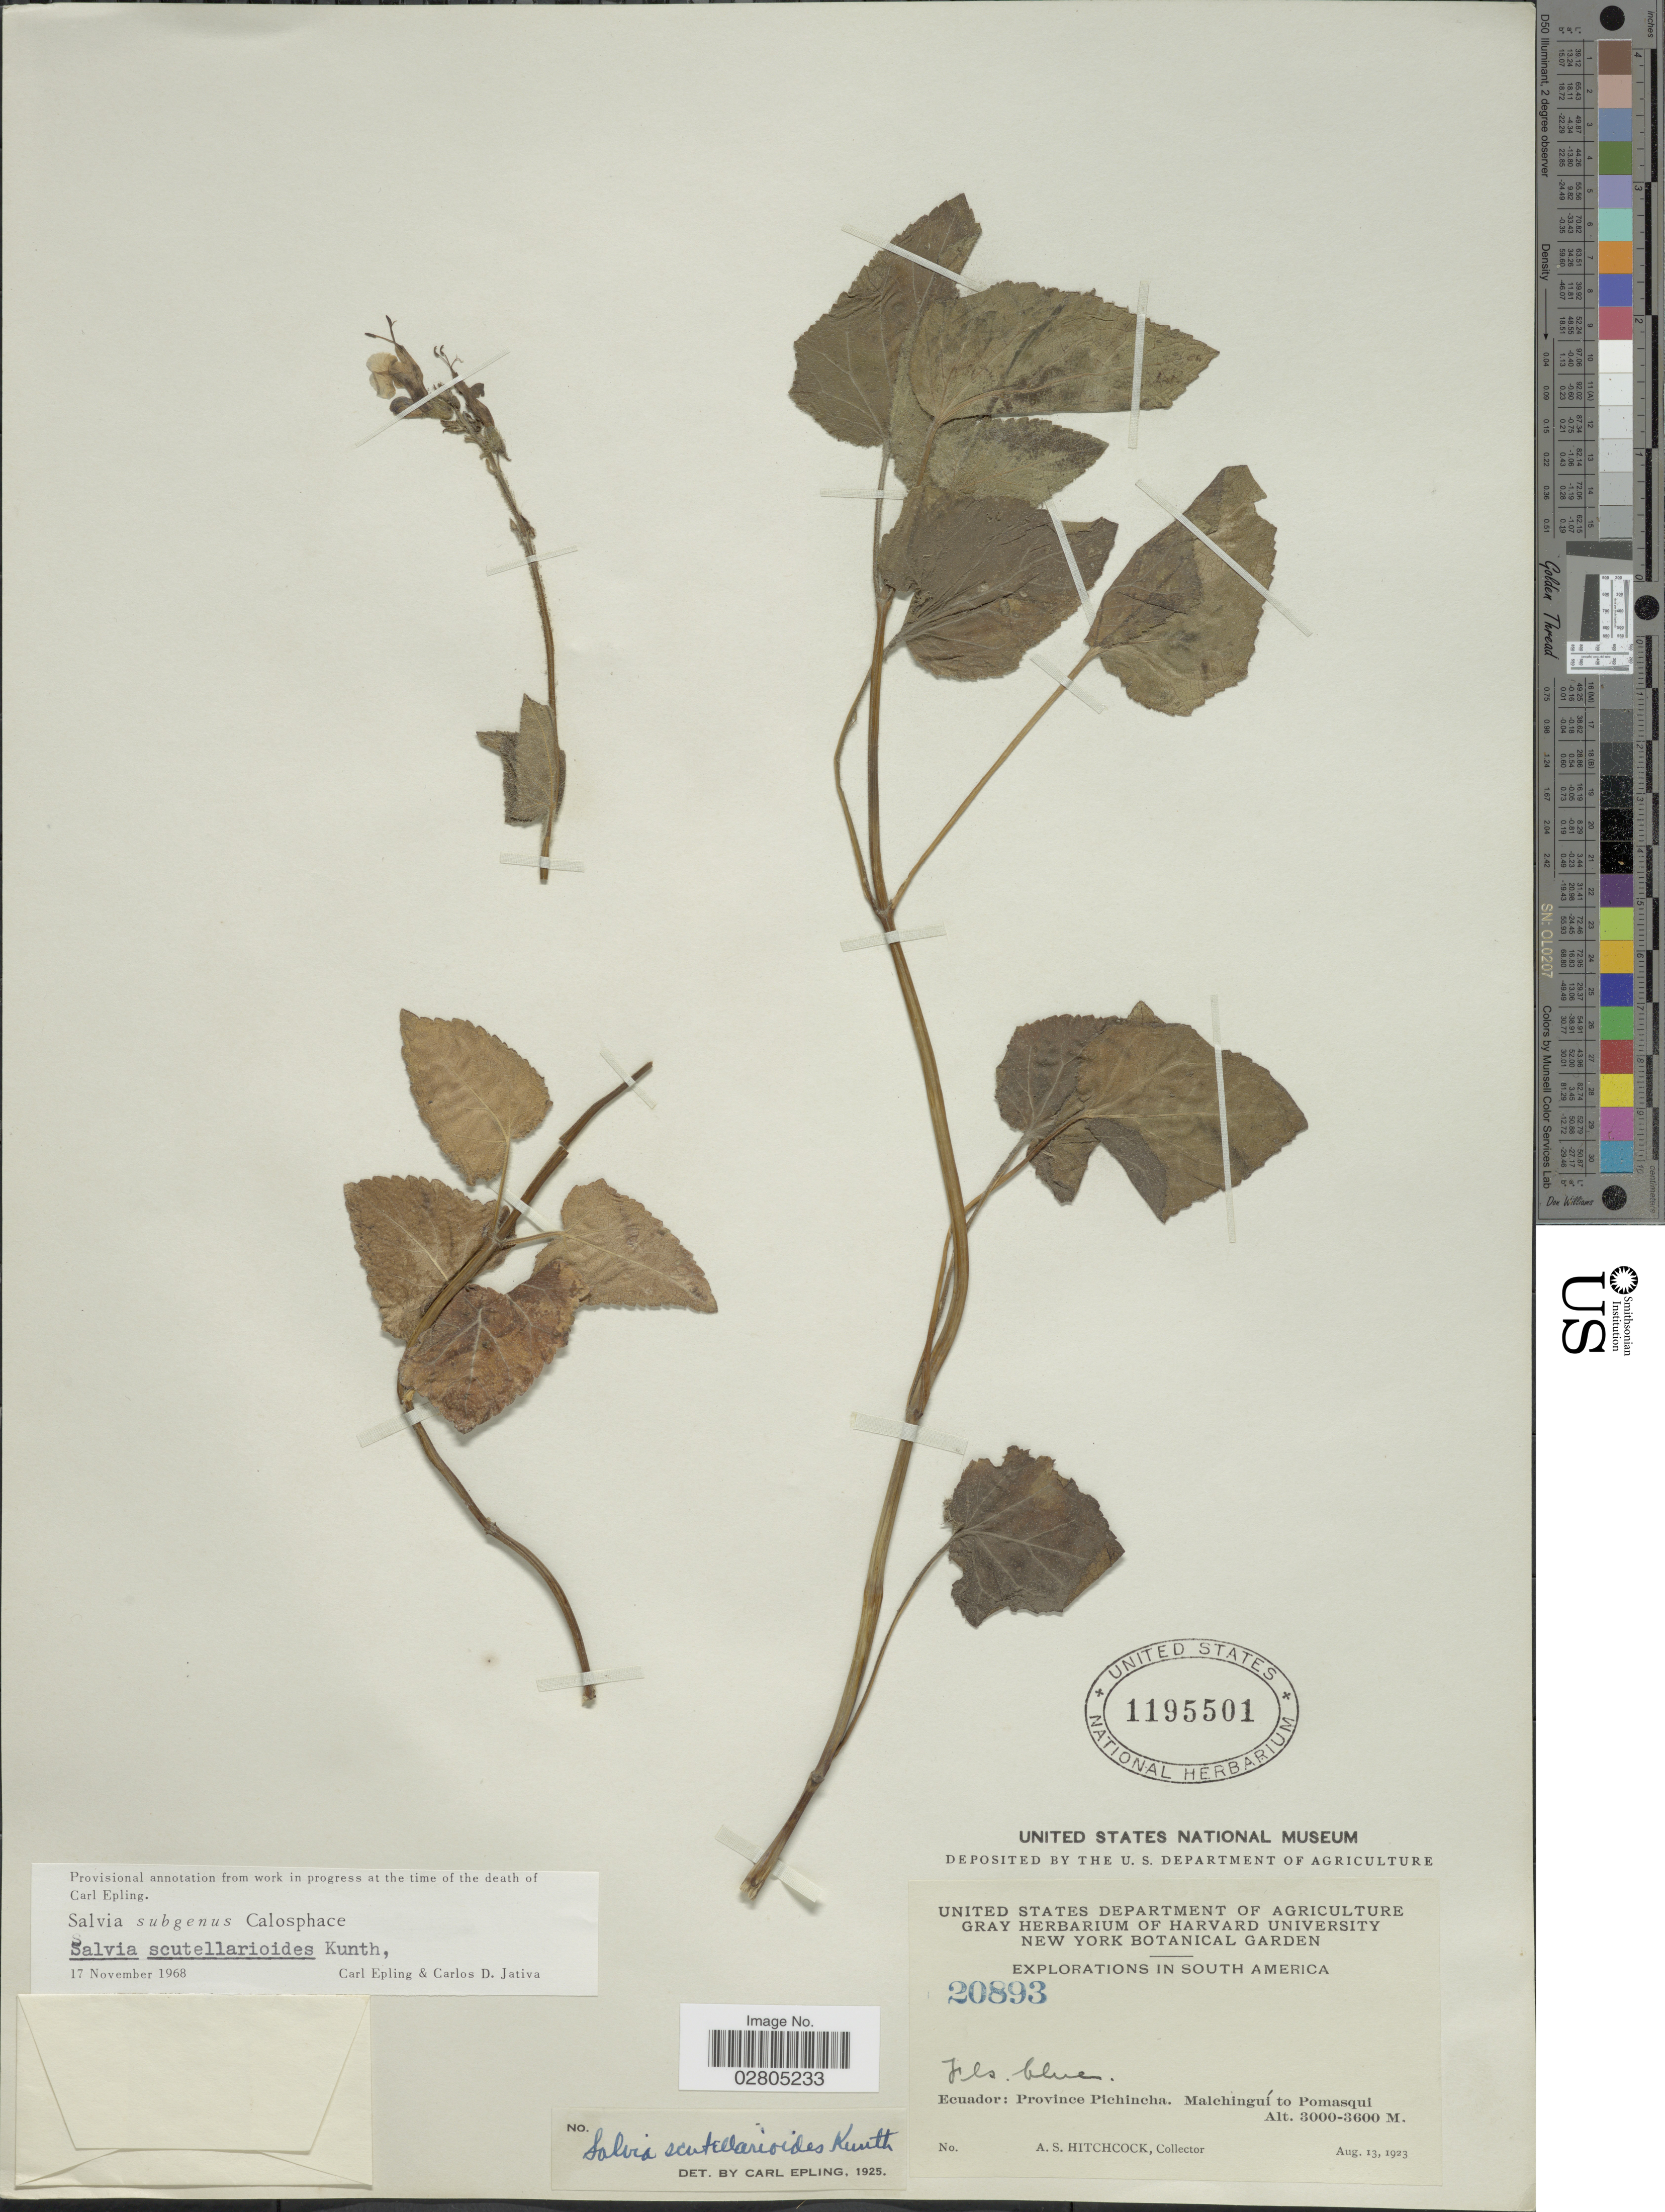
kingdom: Plantae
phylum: Tracheophyta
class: Magnoliopsida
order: Lamiales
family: Lamiaceae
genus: Salvia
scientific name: Salvia scutellarioides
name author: Kunth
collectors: A. S. Hitchcock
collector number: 20893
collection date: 1923-08-13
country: Ecuador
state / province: Pichincha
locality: Malchinguí to Pomasqui.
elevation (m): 3000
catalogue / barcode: US 1195501